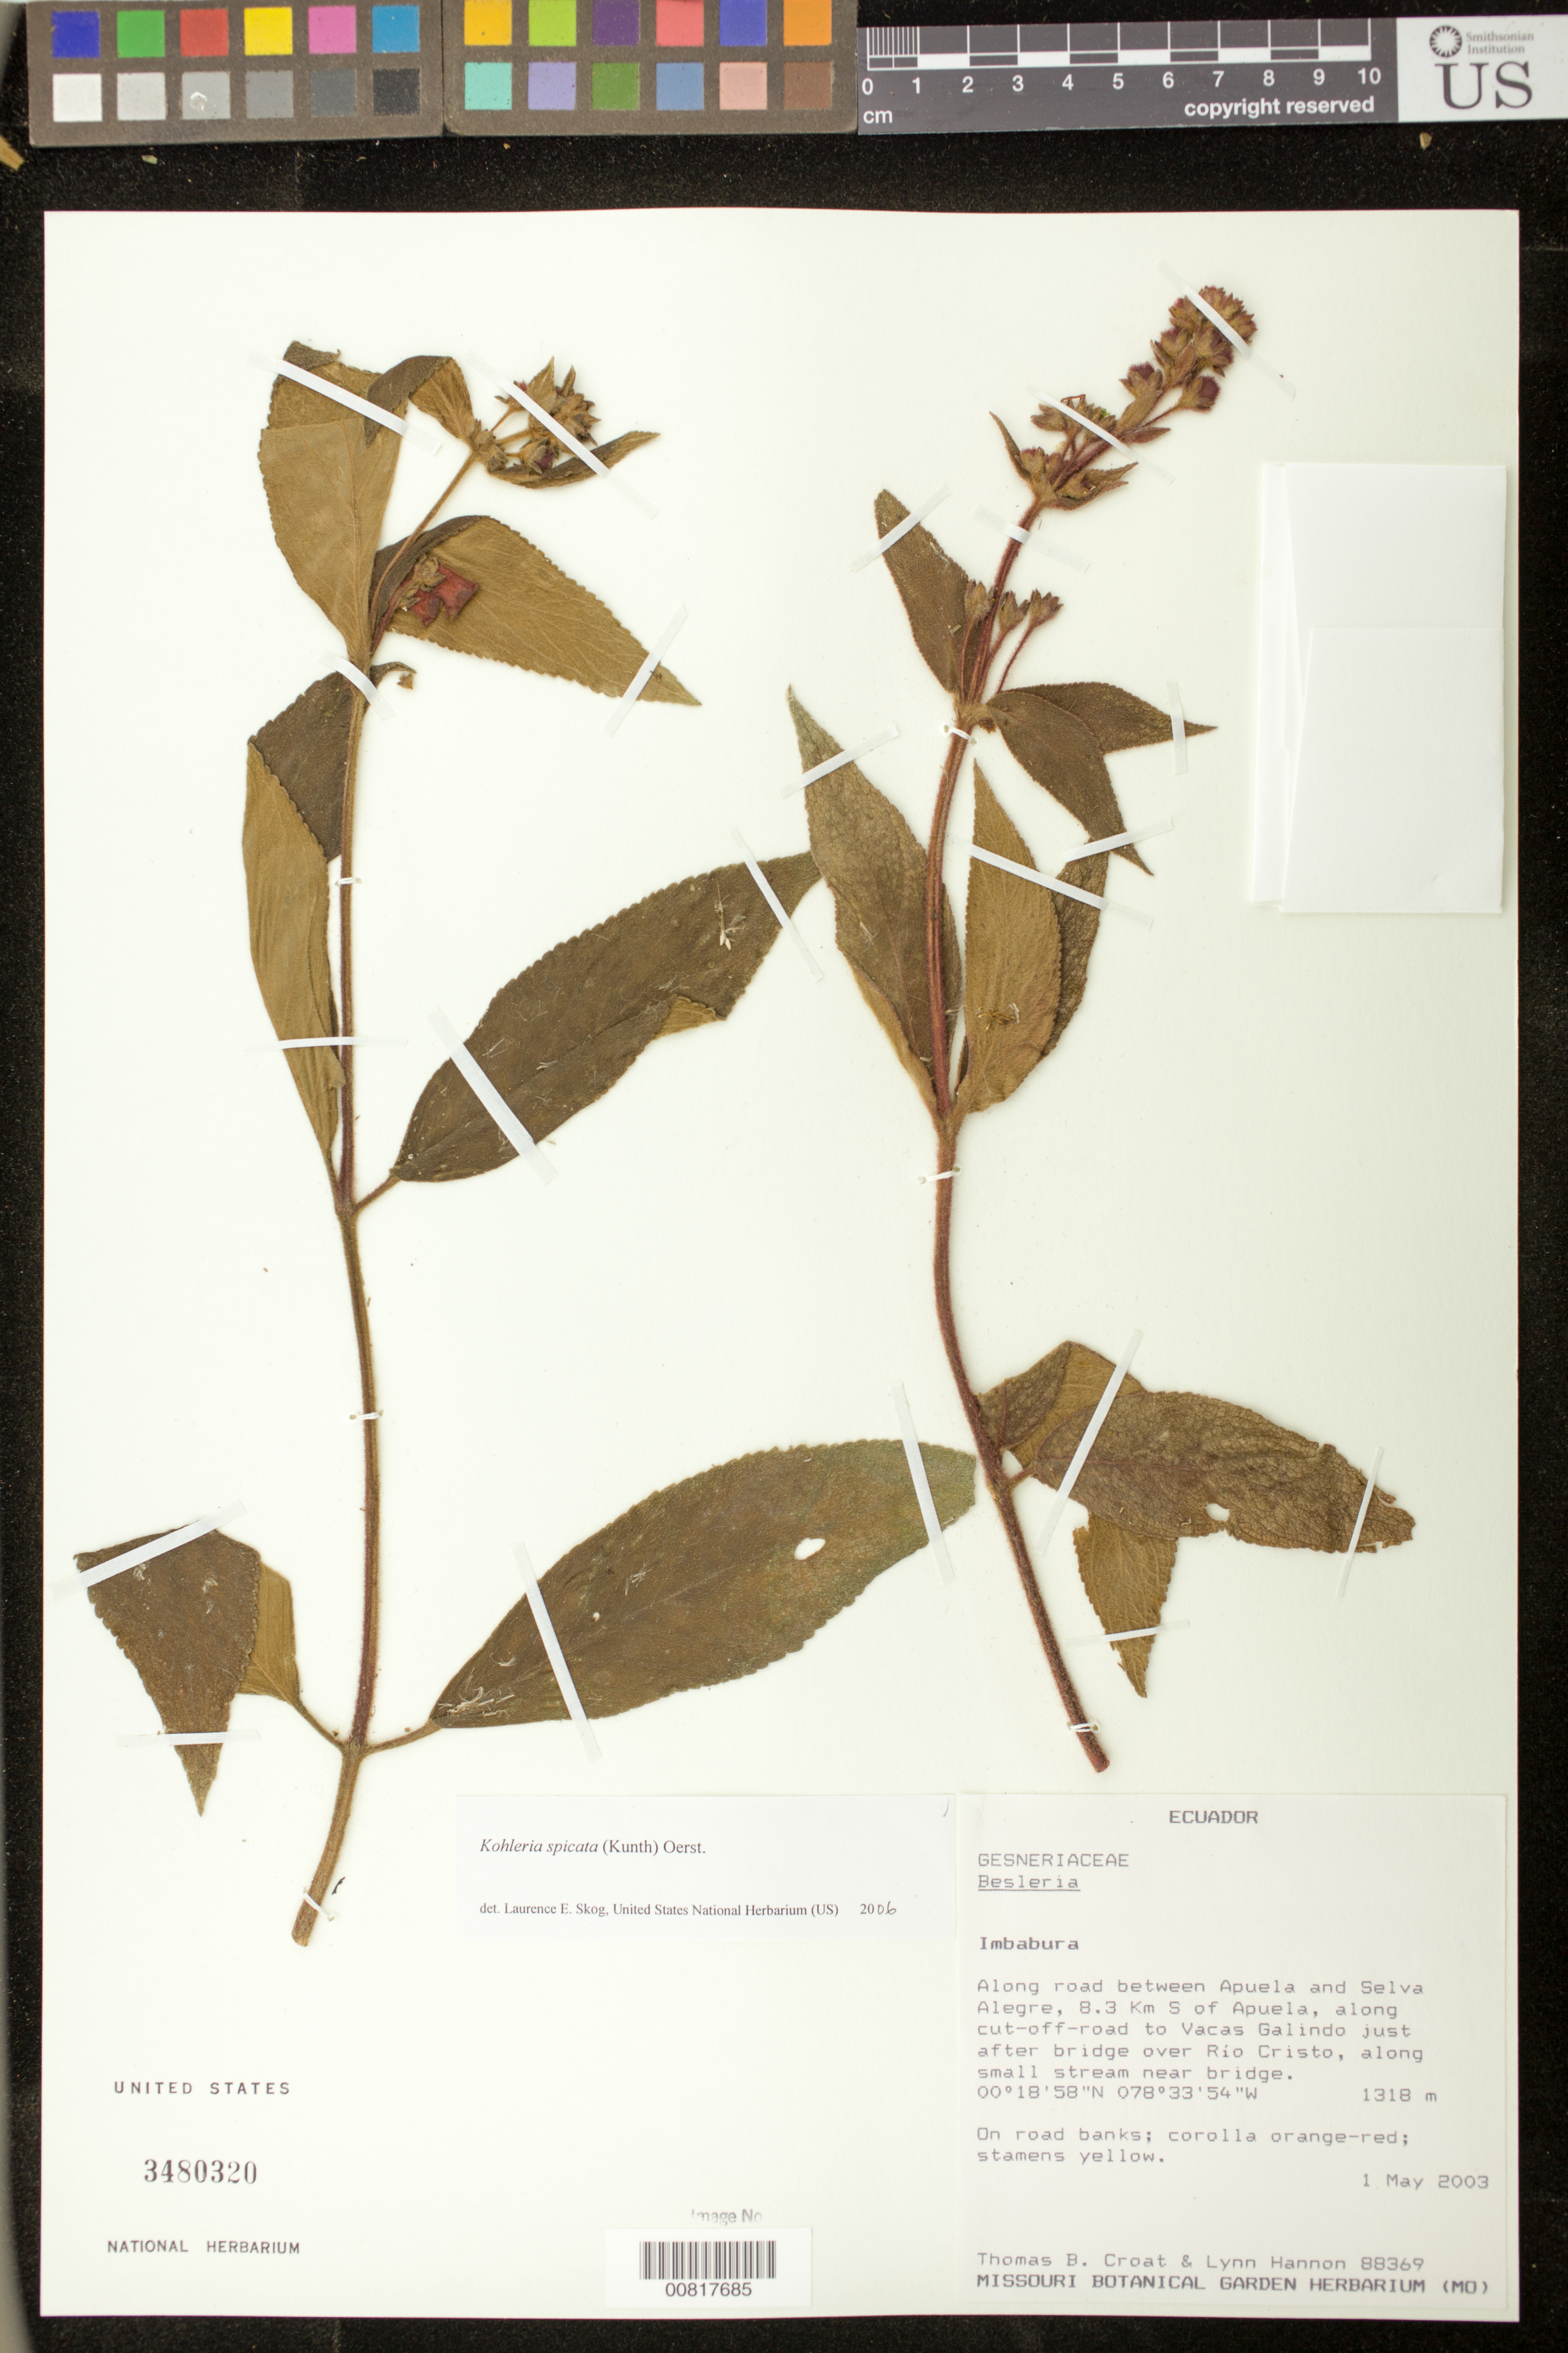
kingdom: Plantae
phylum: Tracheophyta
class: Magnoliopsida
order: Lamiales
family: Gesneriaceae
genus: Kohleria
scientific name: Kohleria spicata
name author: (Kunth) Oerst.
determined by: Skog, Laurence E.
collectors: T. B. Croat & L. Hannon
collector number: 88369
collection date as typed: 01 May 2003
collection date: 2003-05-01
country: Ecuador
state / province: Imbabura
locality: Along road between Apuela and Selva Alegre, 8.3 km S of Apuela, along cut-off-road to Vacas Galindo just after bridge over Rio Cristo, along small stream near bridge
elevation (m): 1318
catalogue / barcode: US 3480320